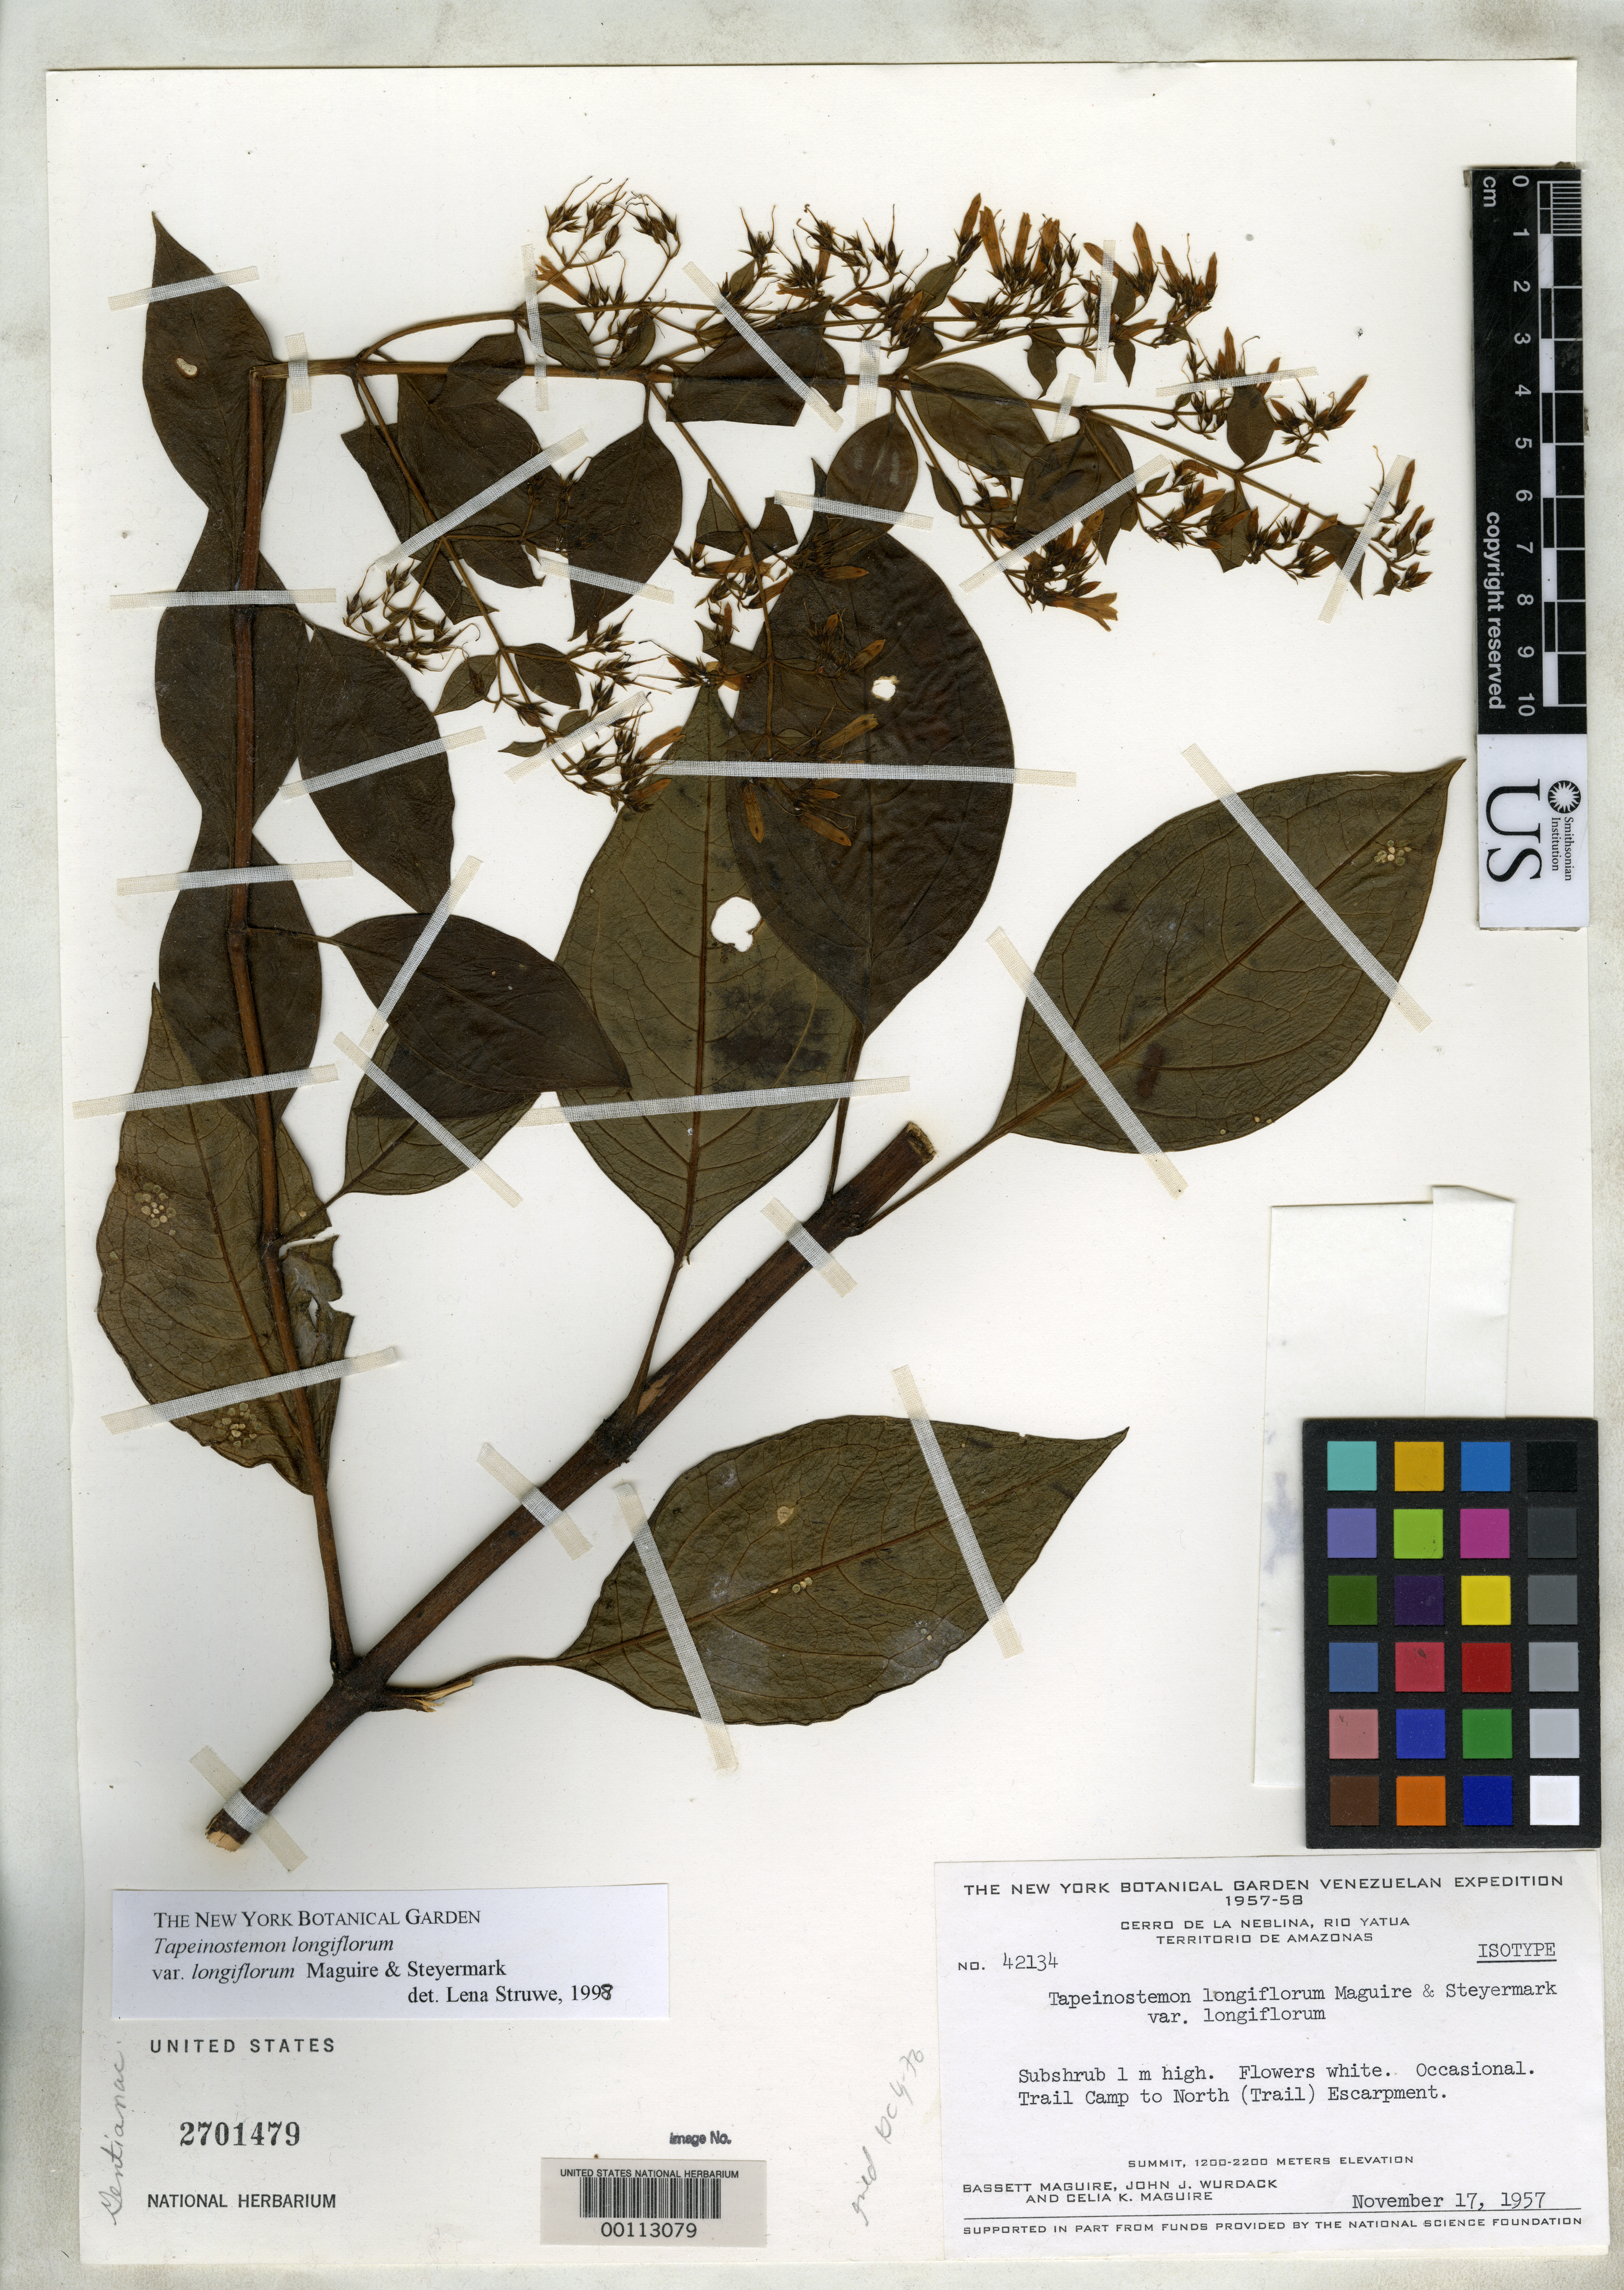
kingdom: Plantae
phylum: Tracheophyta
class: Magnoliopsida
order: Gentianales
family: Gentianaceae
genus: Tapeinostemon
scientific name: Tapeinostemon longiflorum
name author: Maguire & Steyerm.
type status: Isotype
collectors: B. Maguire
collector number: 42134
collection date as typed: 17 Nov 1957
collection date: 1957-11-17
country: Venezuela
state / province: Amazonas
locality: Cerrode La Neblina; Rio Yatua.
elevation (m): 1800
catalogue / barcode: US 2701479